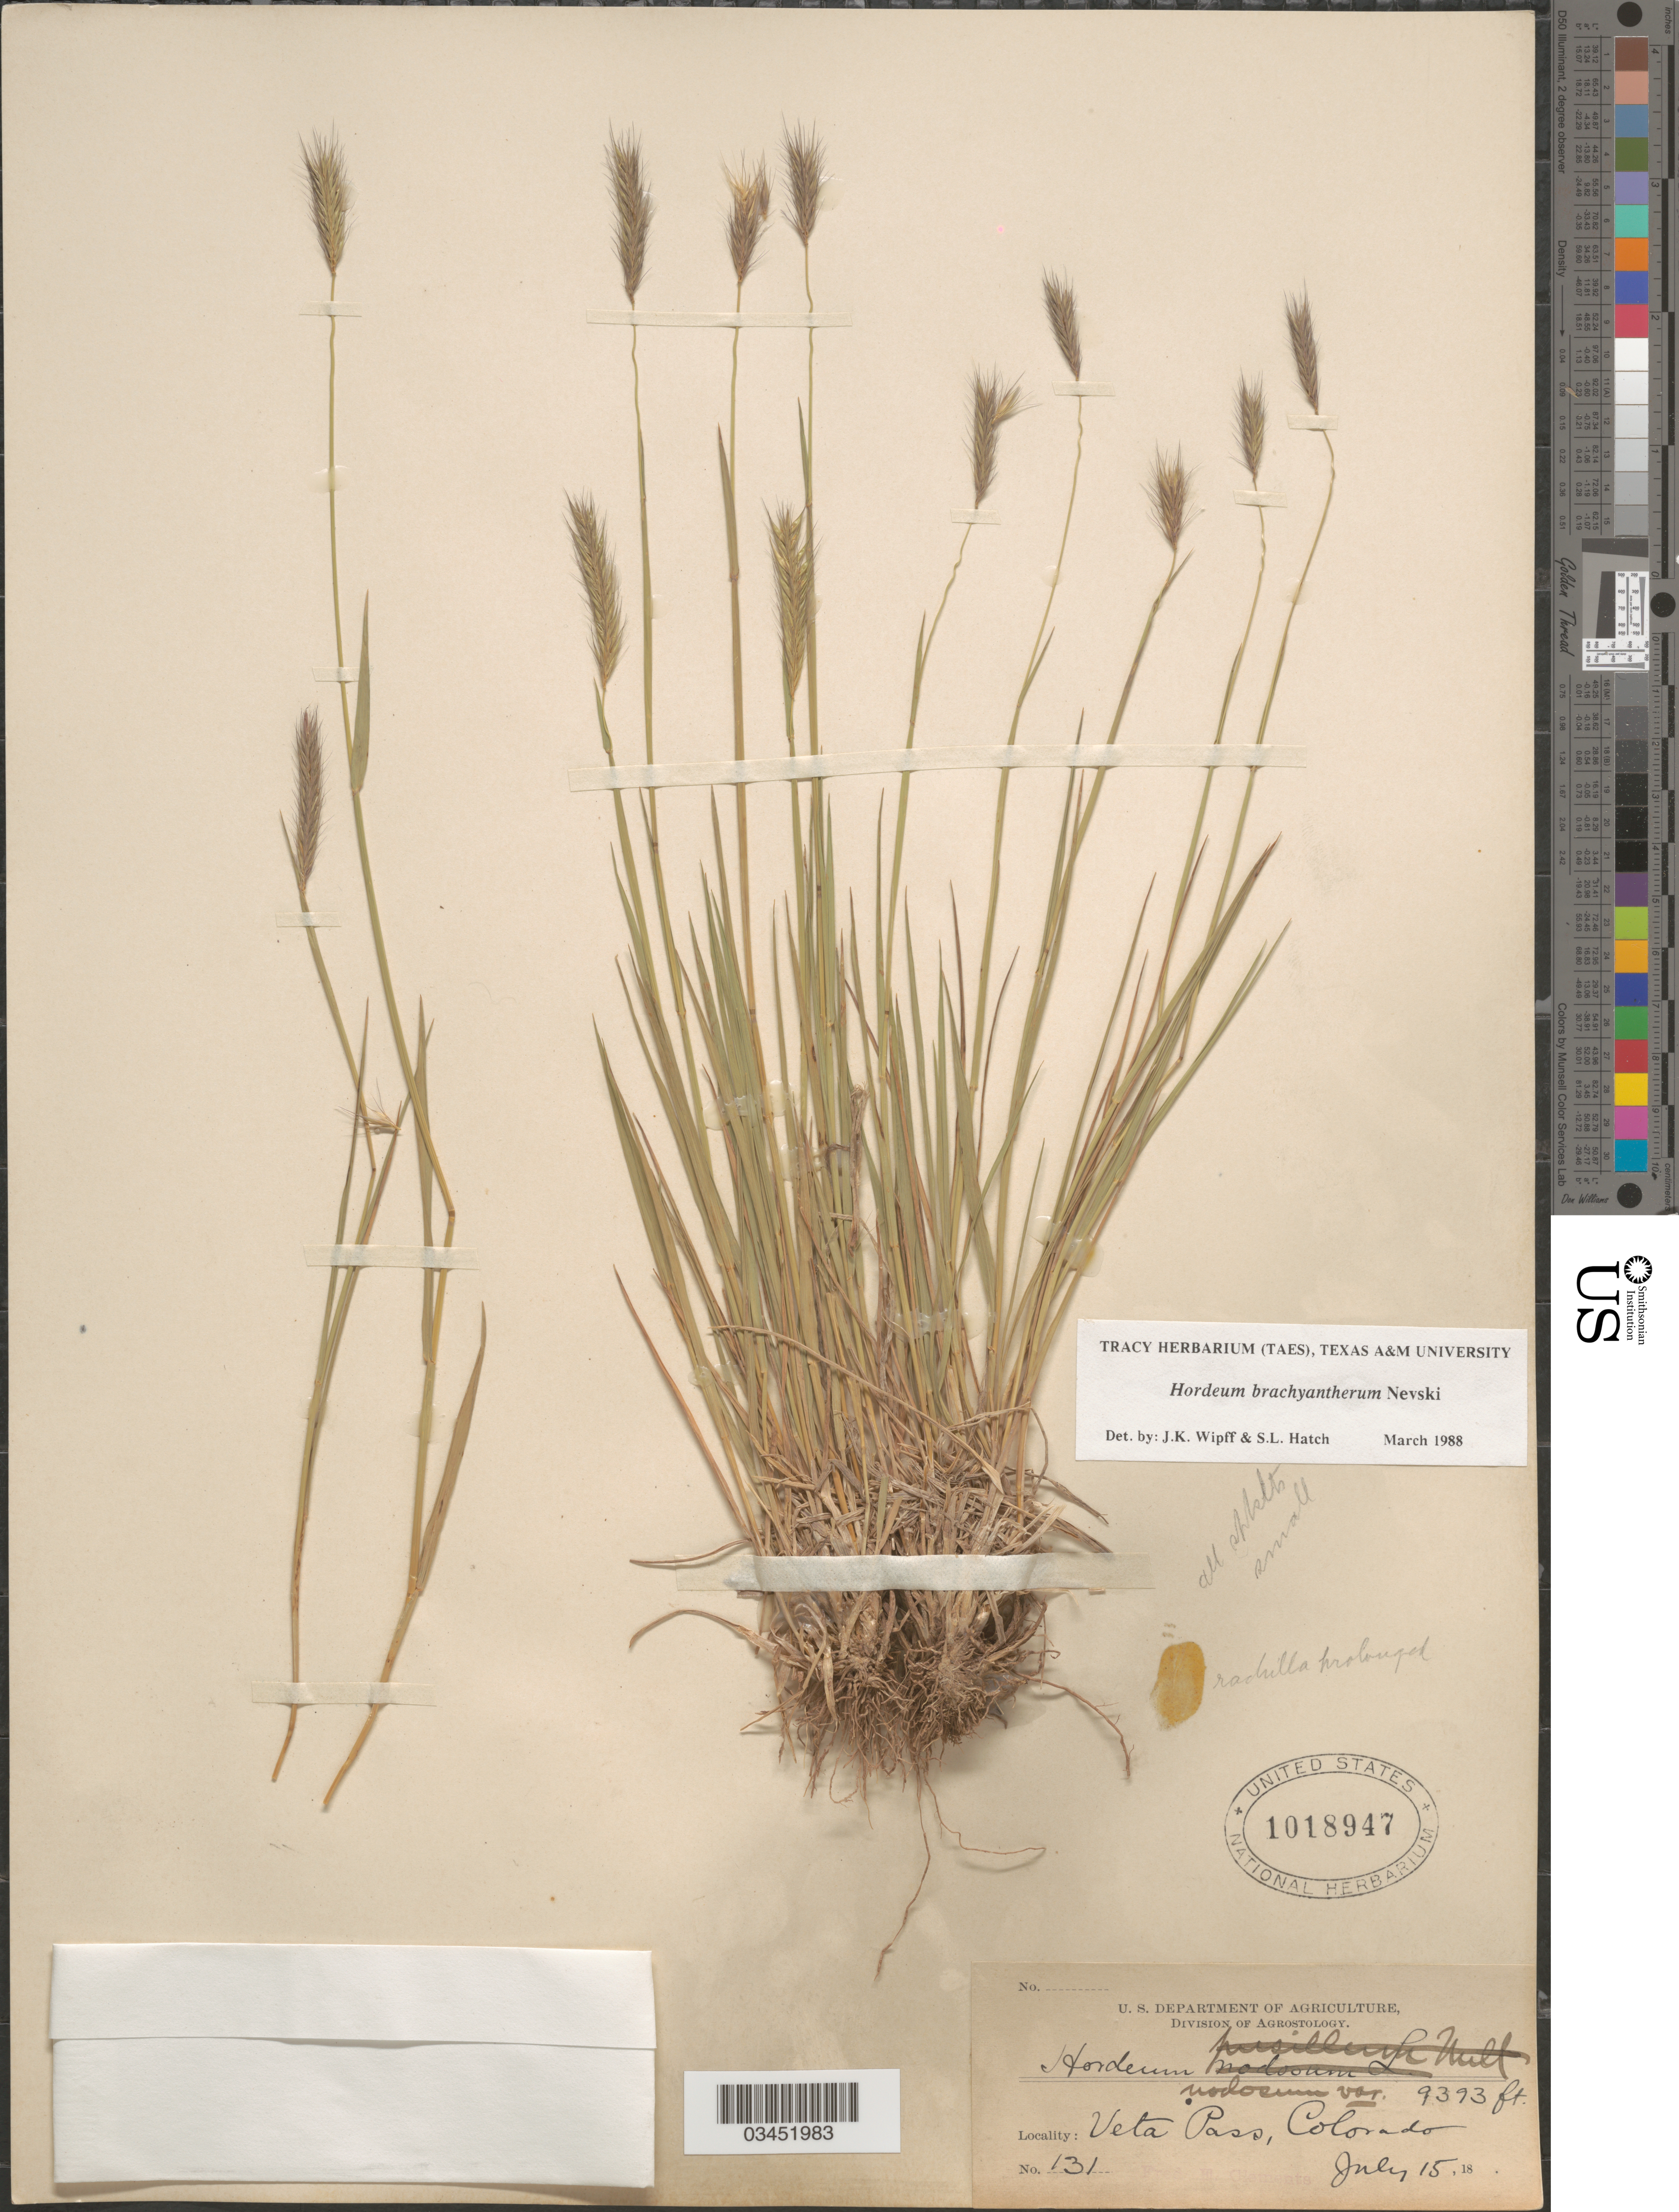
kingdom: Plantae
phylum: Tracheophyta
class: Liliopsida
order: Poales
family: Poaceae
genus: Hordeum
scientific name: Hordeum brachyantherum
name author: Nevski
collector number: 131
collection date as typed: July 15, 18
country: United States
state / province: Colorado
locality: Veta Pass.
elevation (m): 2863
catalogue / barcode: US 1018947